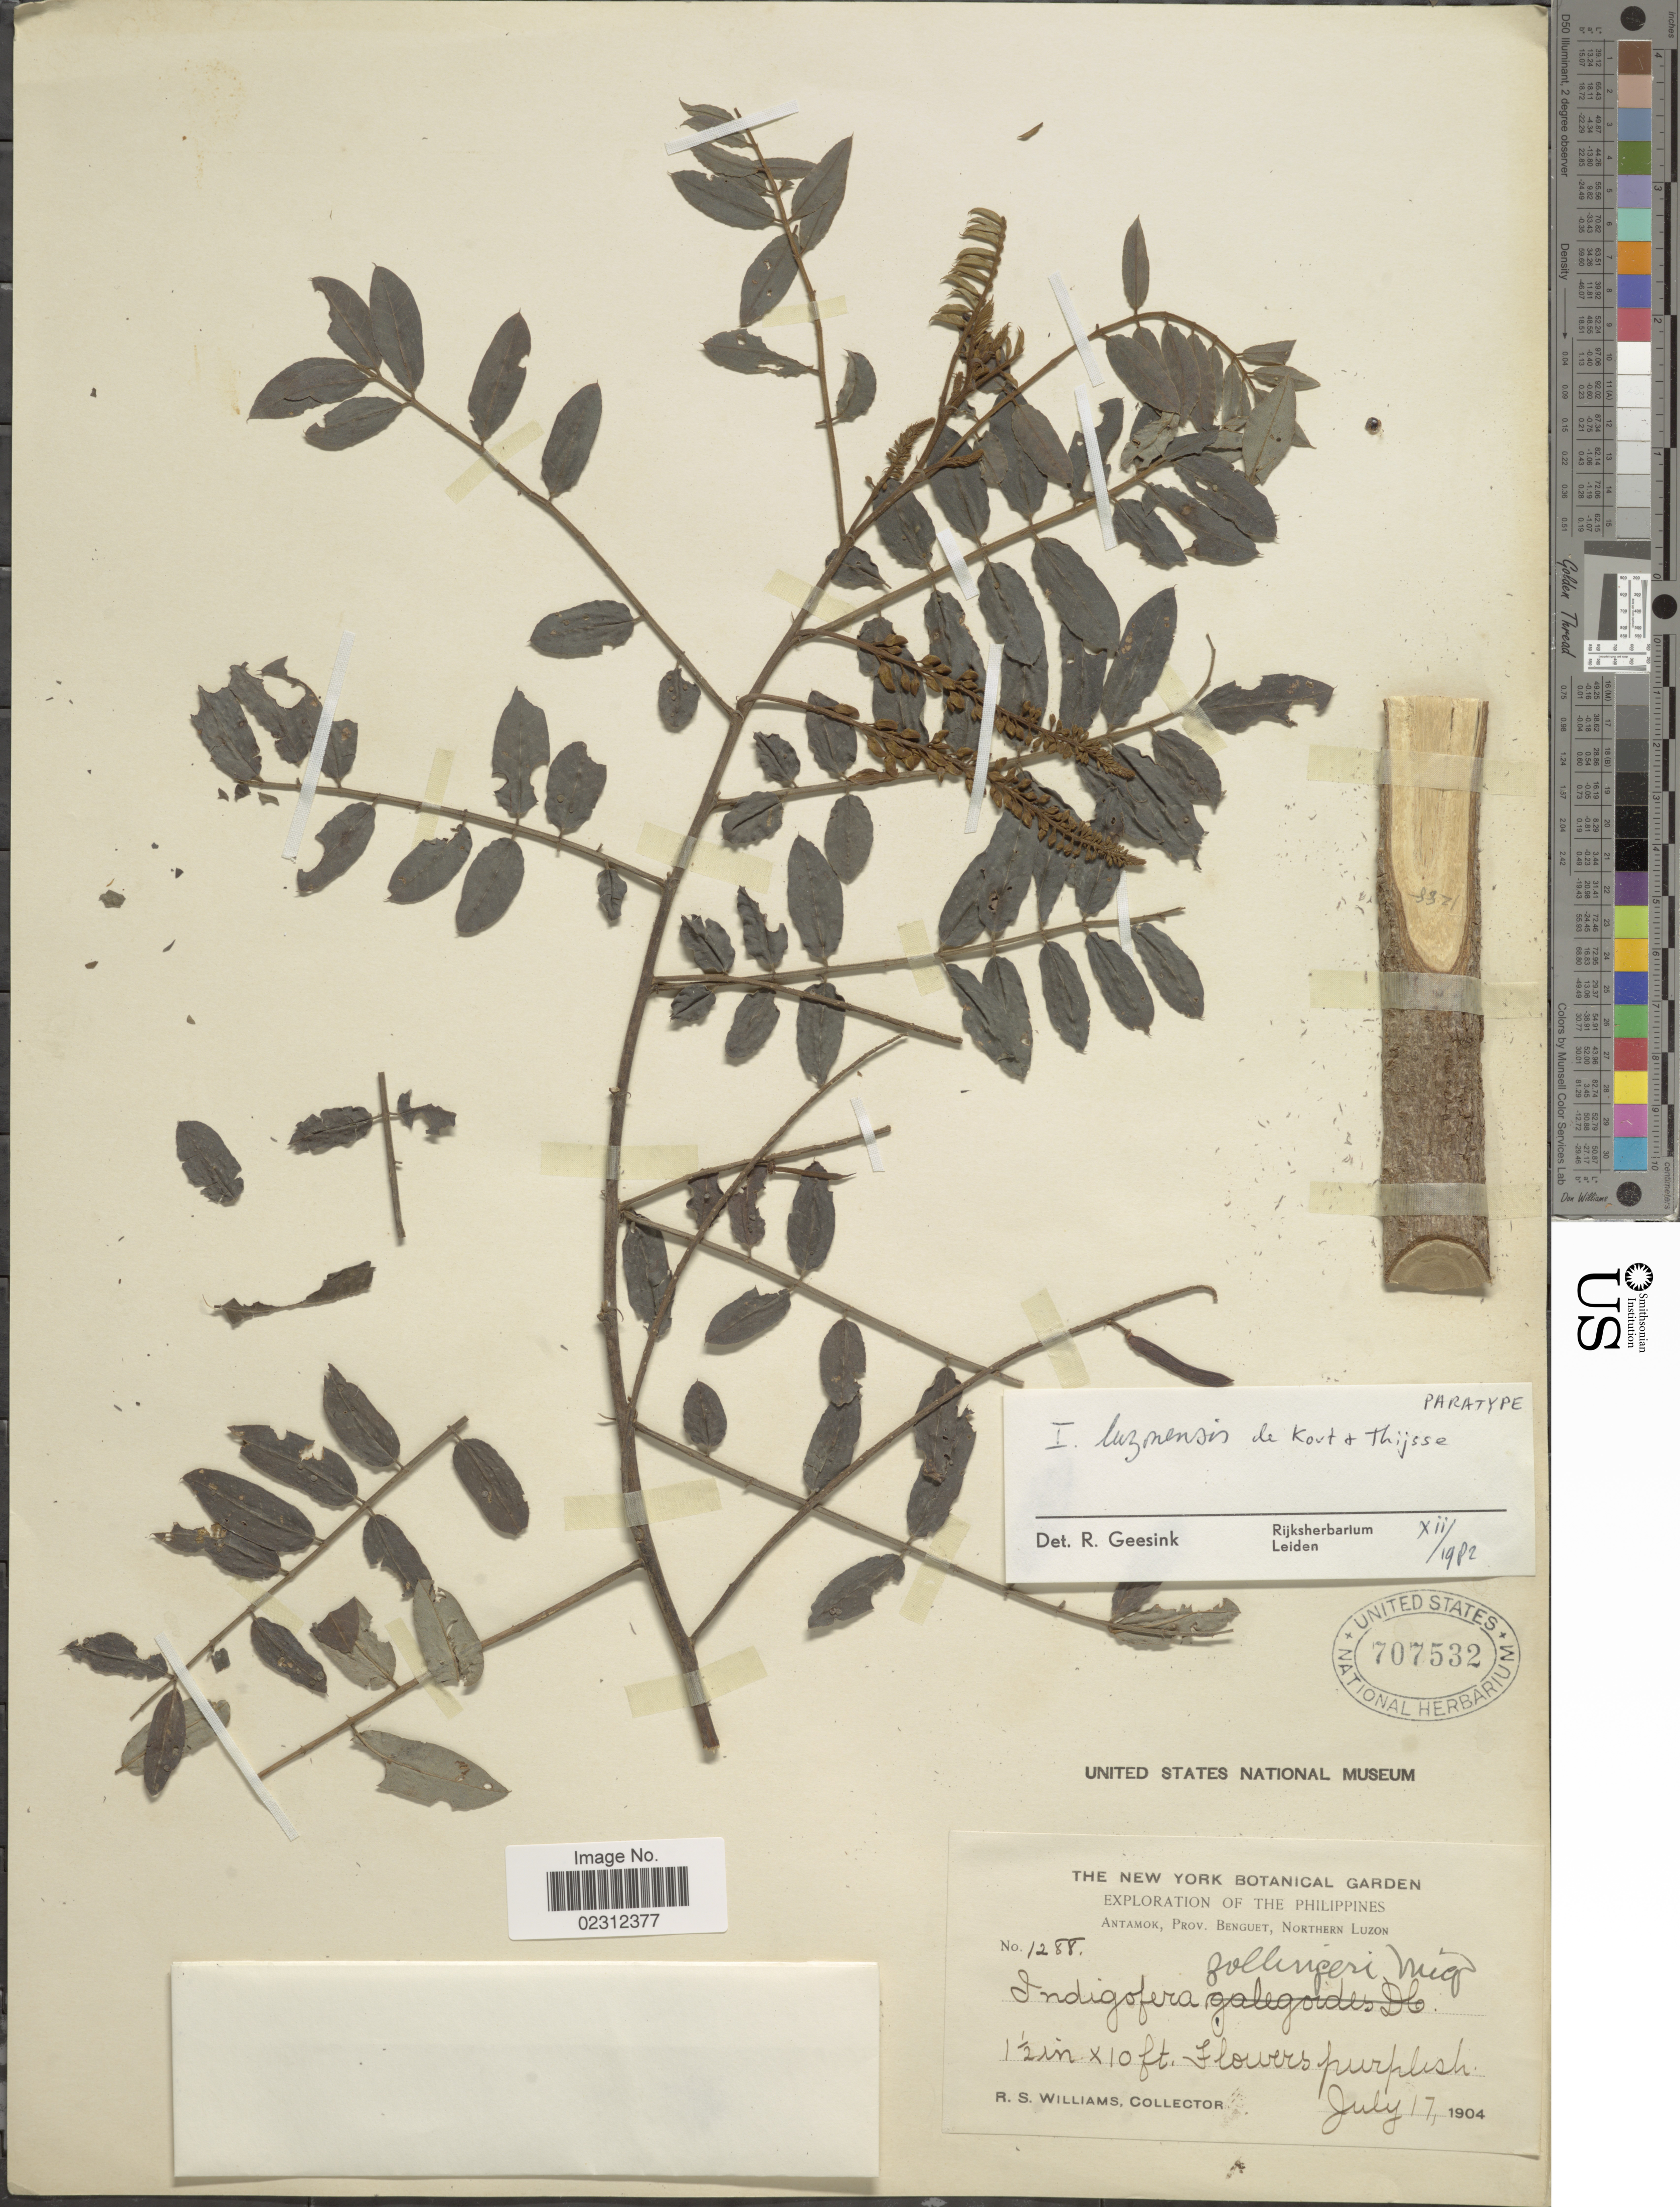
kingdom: Plantae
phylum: Tracheophyta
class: Magnoliopsida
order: Fabales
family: Fabaceae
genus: Indigofera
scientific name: Indigofera luzonensis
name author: de Korte & Thijsse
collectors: R. S. Williams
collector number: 1288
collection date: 1904-07-17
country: Philippines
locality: Antamok, Prov. Benguet, Northern Luzon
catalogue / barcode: US 707532